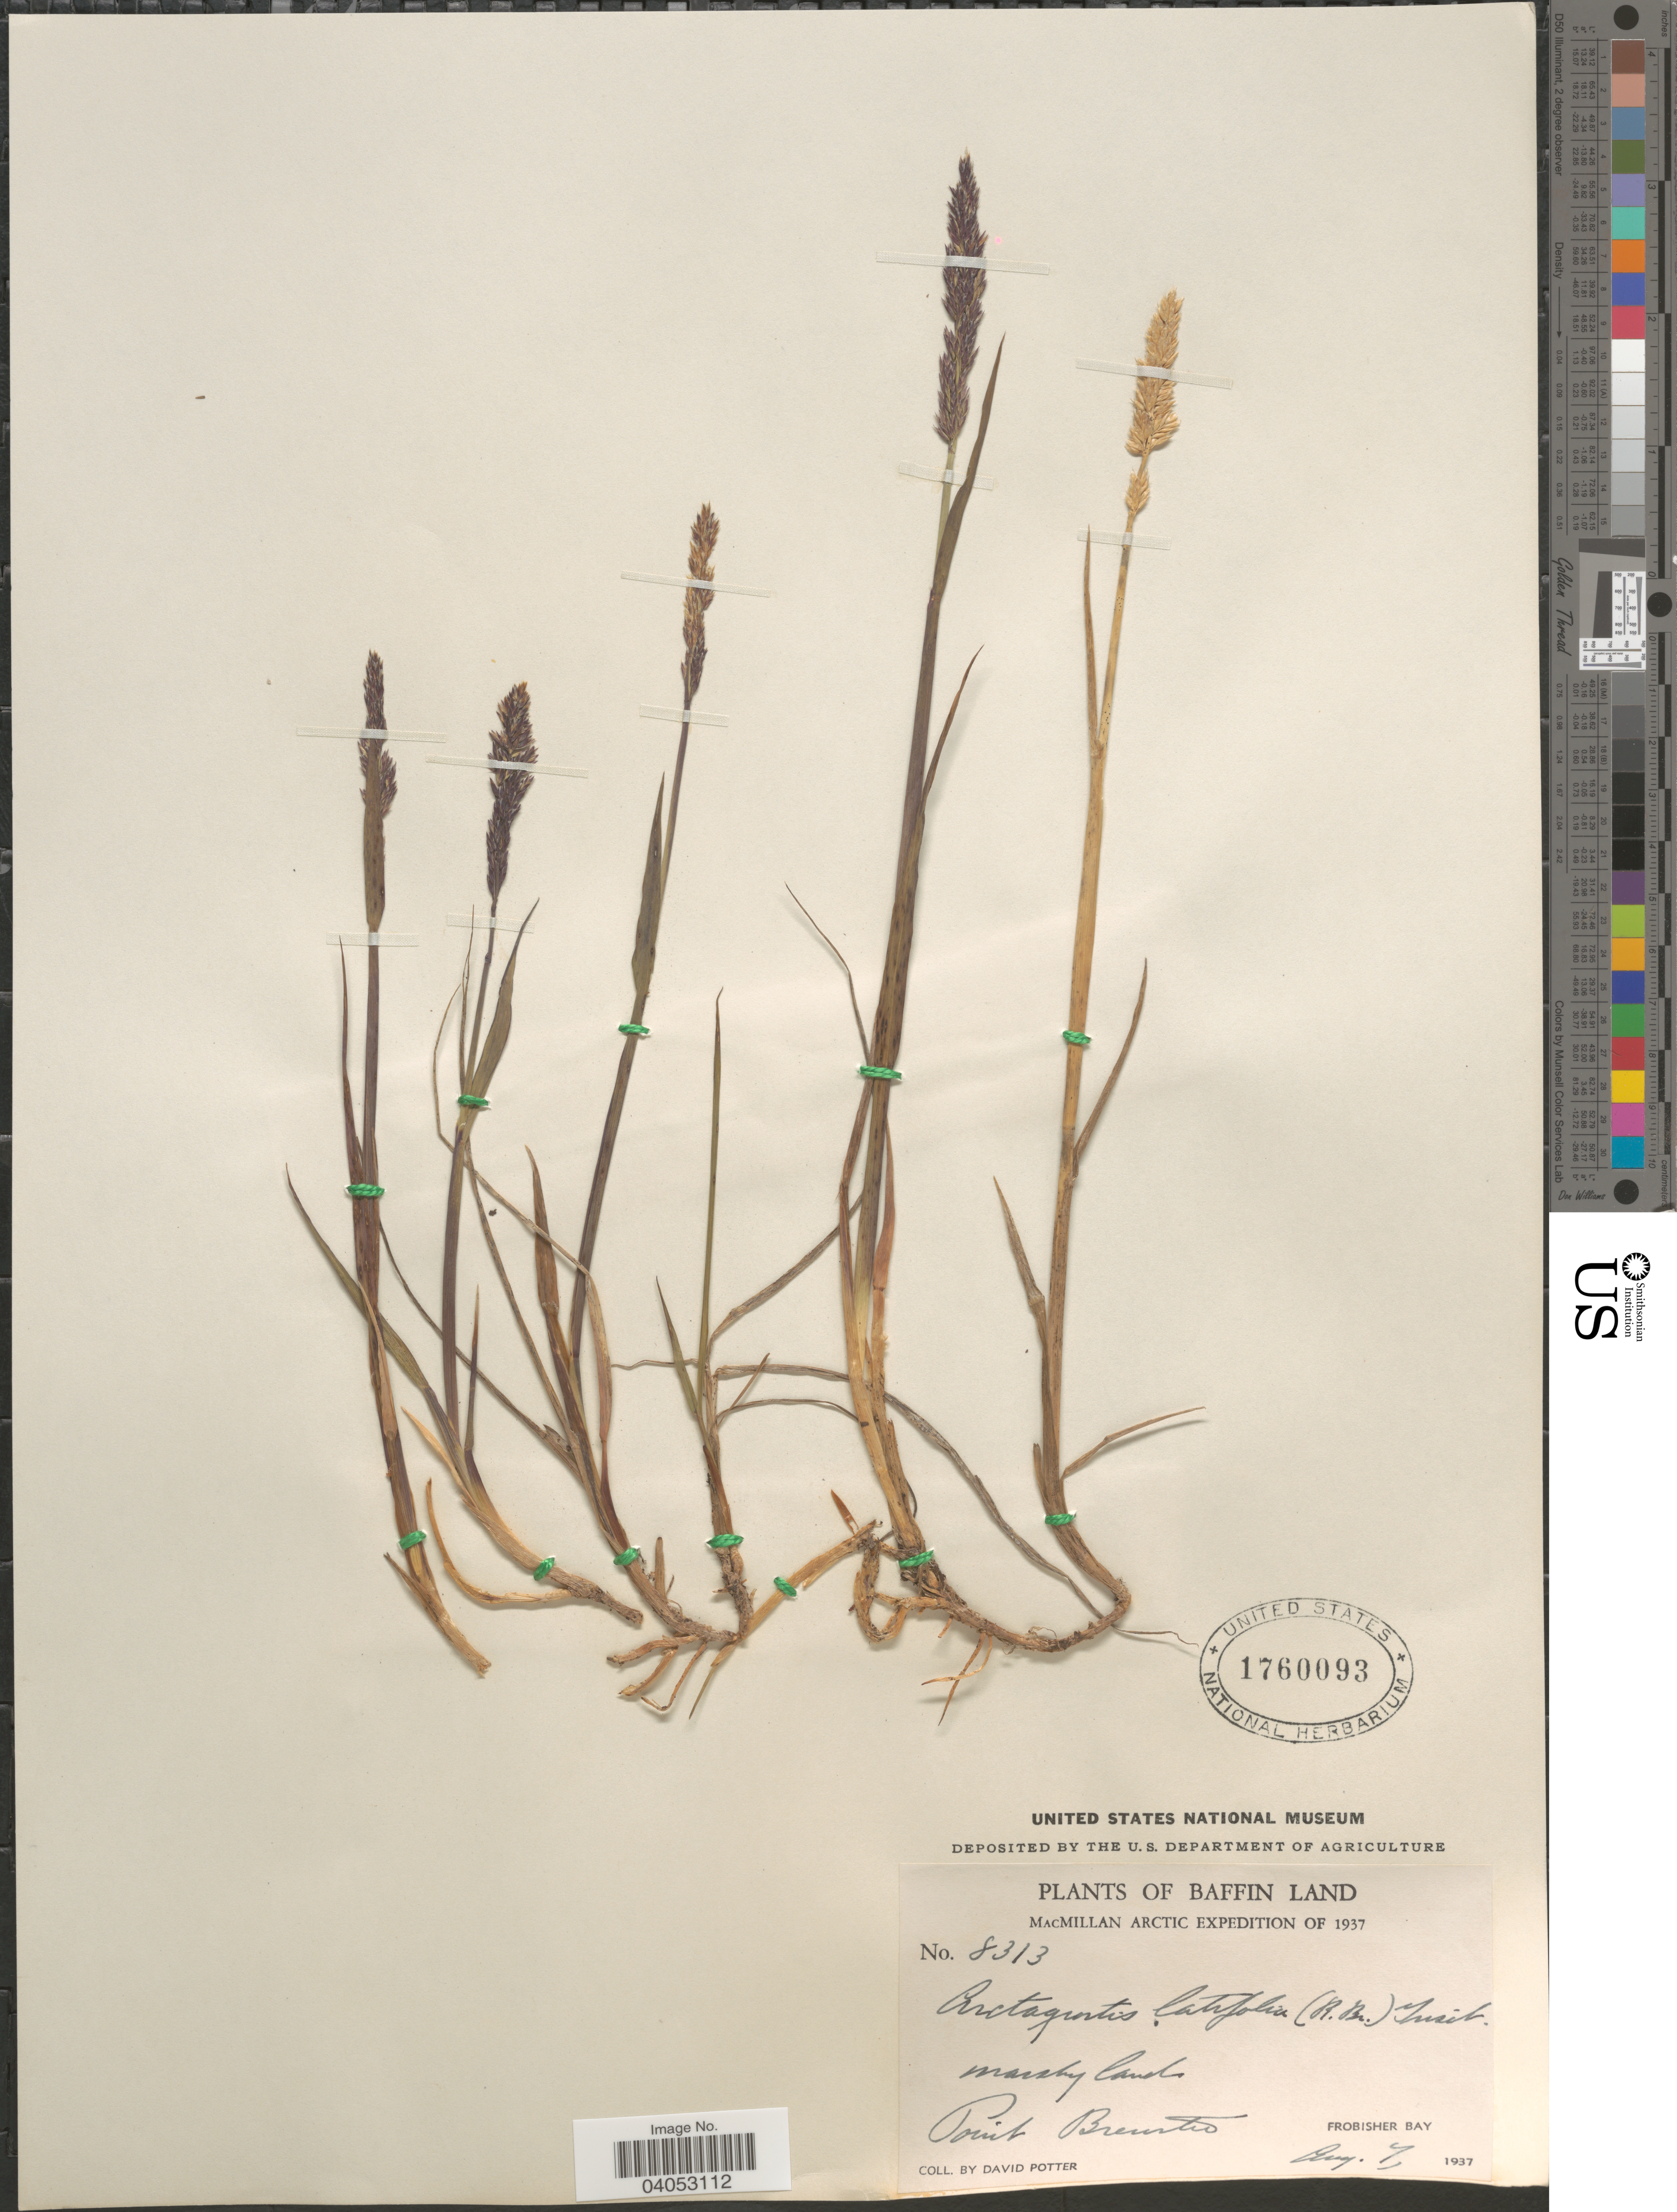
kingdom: Plantae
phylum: Tracheophyta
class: Liliopsida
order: Poales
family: Poaceae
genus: Arctagrostis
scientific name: Arctagrostis latifolia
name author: (R. Br.) Griseb.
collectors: D. Potter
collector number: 8313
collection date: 1937-08-07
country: Canada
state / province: Nunavut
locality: Baffin Land. Point Brewster. Frobisher Bay.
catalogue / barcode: US 1760093